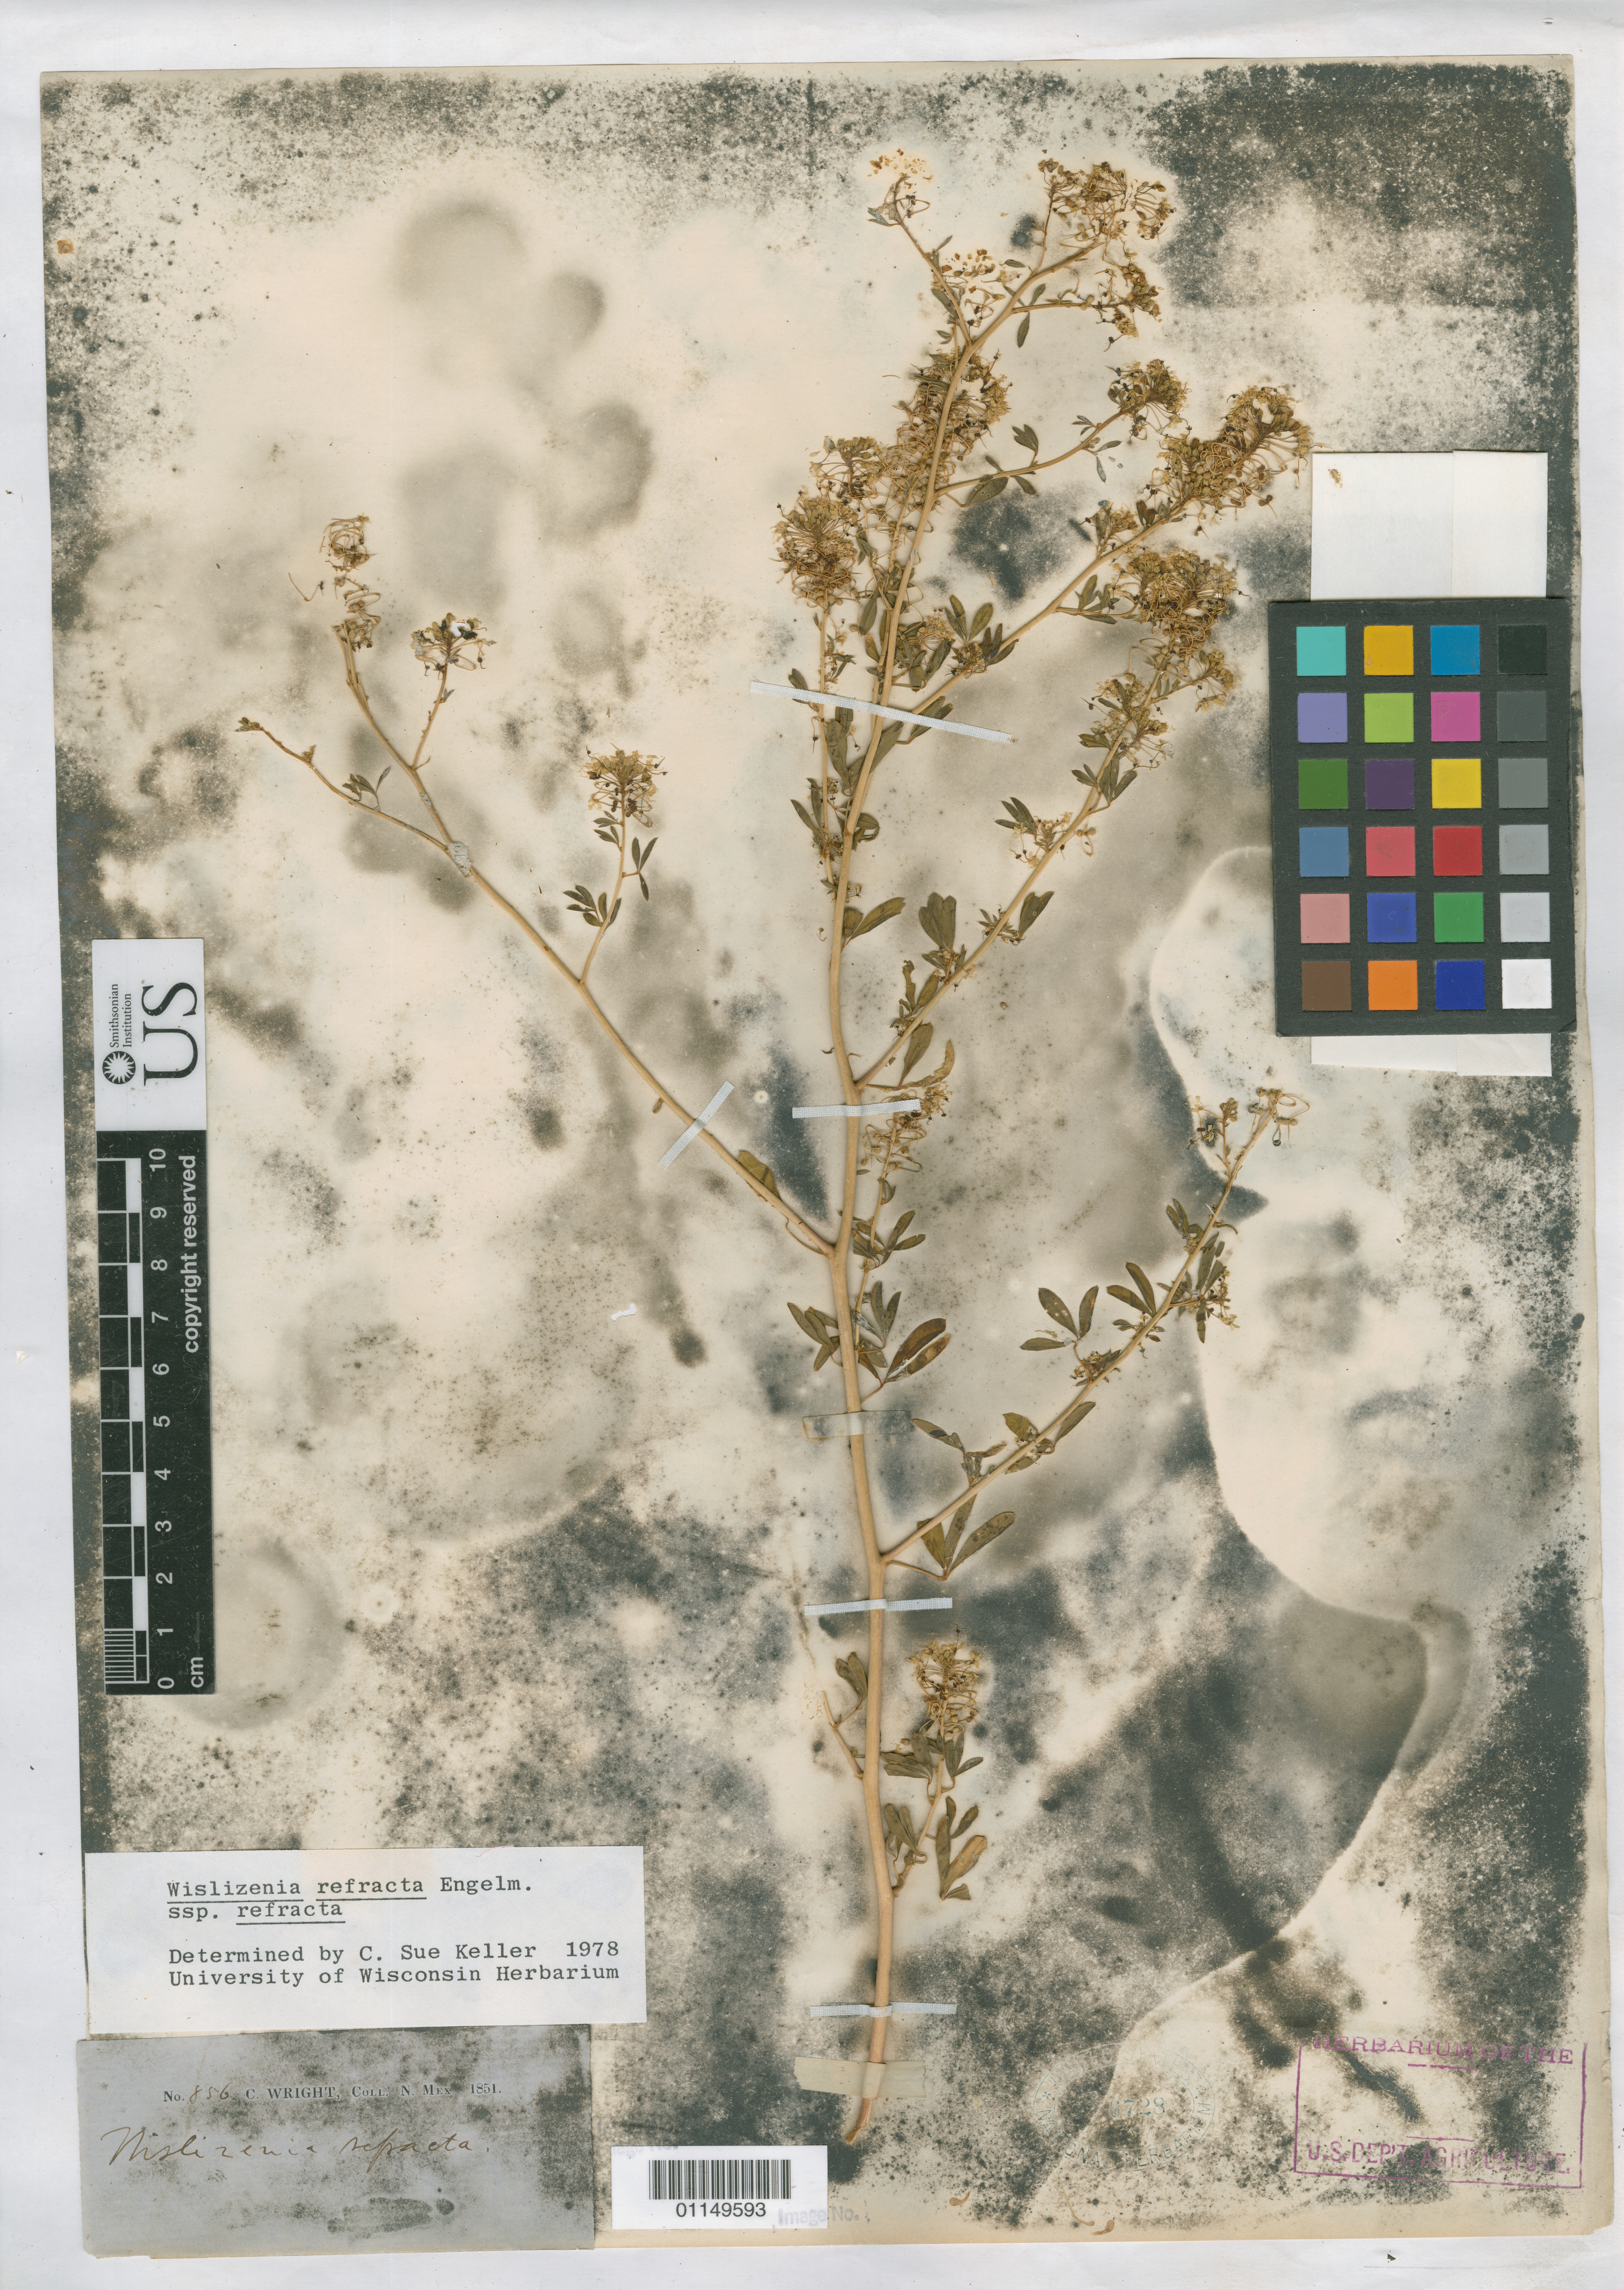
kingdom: Plantae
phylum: Tracheophyta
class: Magnoliopsida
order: Brassicales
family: Cleomaceae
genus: Cleomella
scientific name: Cleomella refracta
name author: (Engelm.) J.C. Hall & Roalson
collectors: C. Wright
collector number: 856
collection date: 1851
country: United States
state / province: New Mexico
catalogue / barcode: US 6728